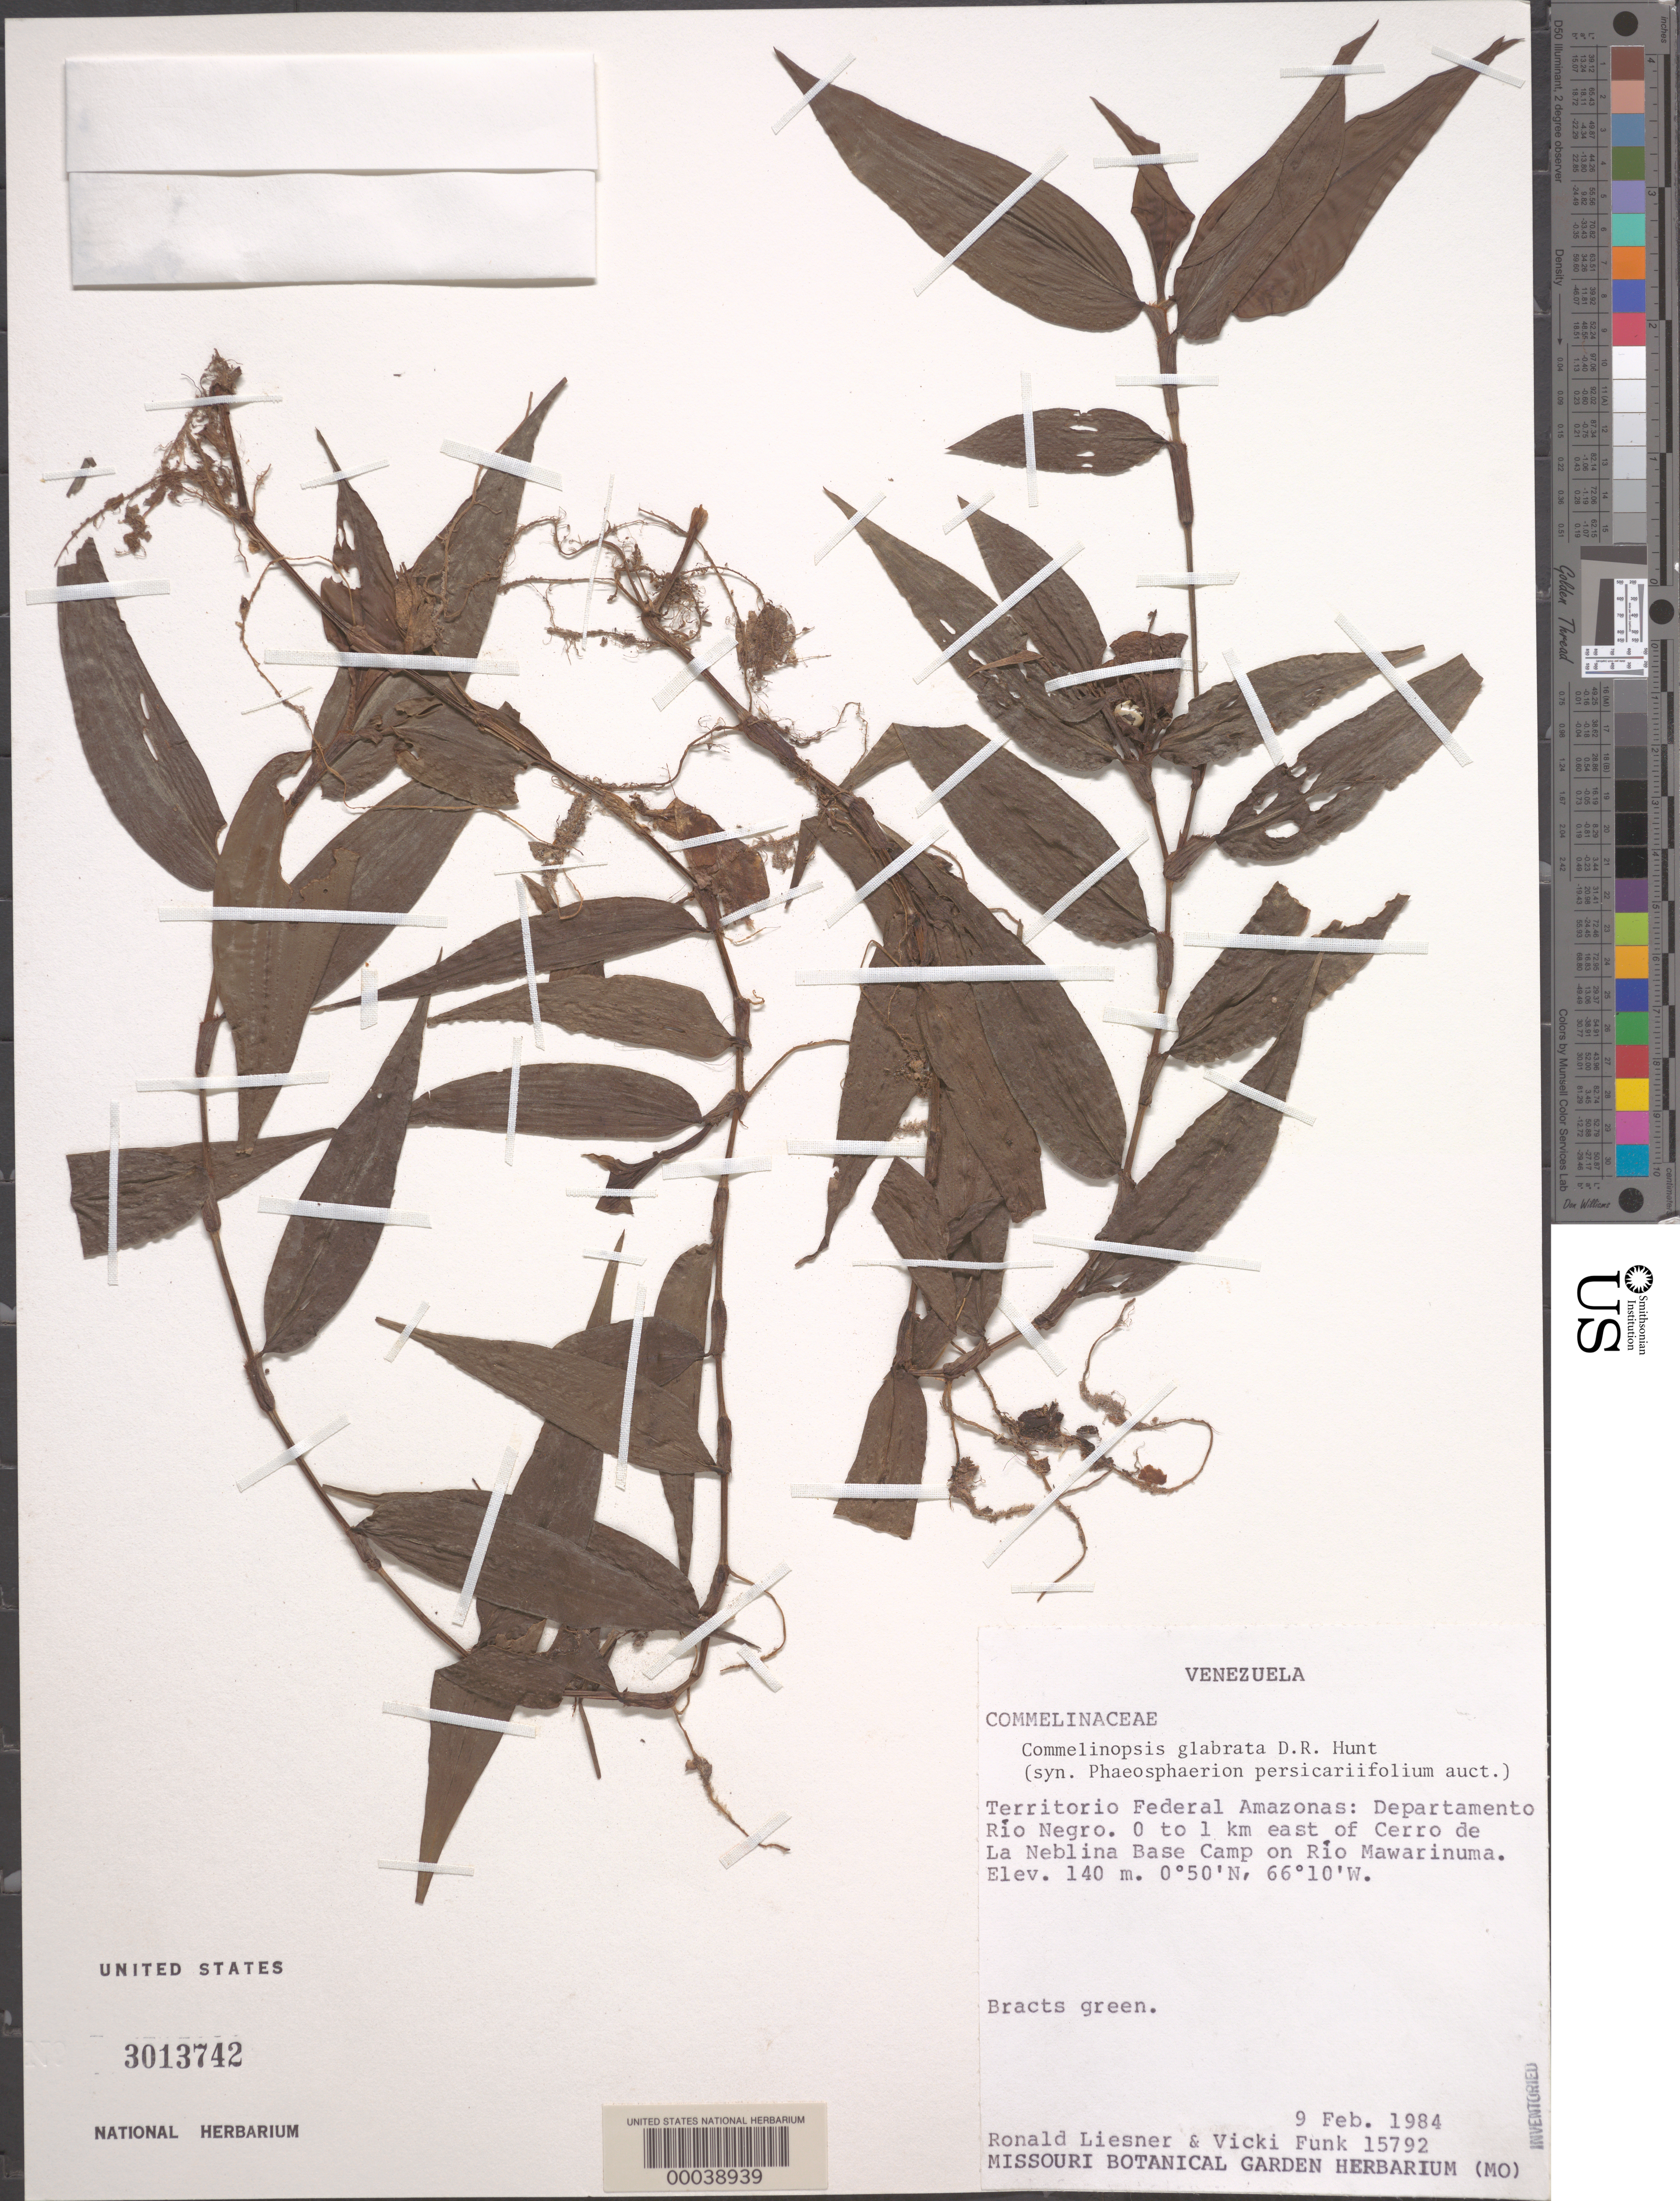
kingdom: Plantae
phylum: Tracheophyta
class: Liliopsida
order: Commelinales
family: Commelinaceae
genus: Commelina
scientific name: Commelina rufipes var. glabrata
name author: (D.R. Hunt) Faden & D.R. Hunt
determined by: Faden, Robert B., (US), Smithsonian Institution - National Museum of Natural History (UNITED STATES)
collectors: R. L. Liesner & V. Funk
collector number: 15792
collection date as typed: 09 Feb 1984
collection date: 1984-02-09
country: Venezuela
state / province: Amazonas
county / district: Rio Negro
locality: E of cerro de la neblina base camp on rio mawarinuma lat 00 50'n long 66 10'w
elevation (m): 140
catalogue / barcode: US 3013742